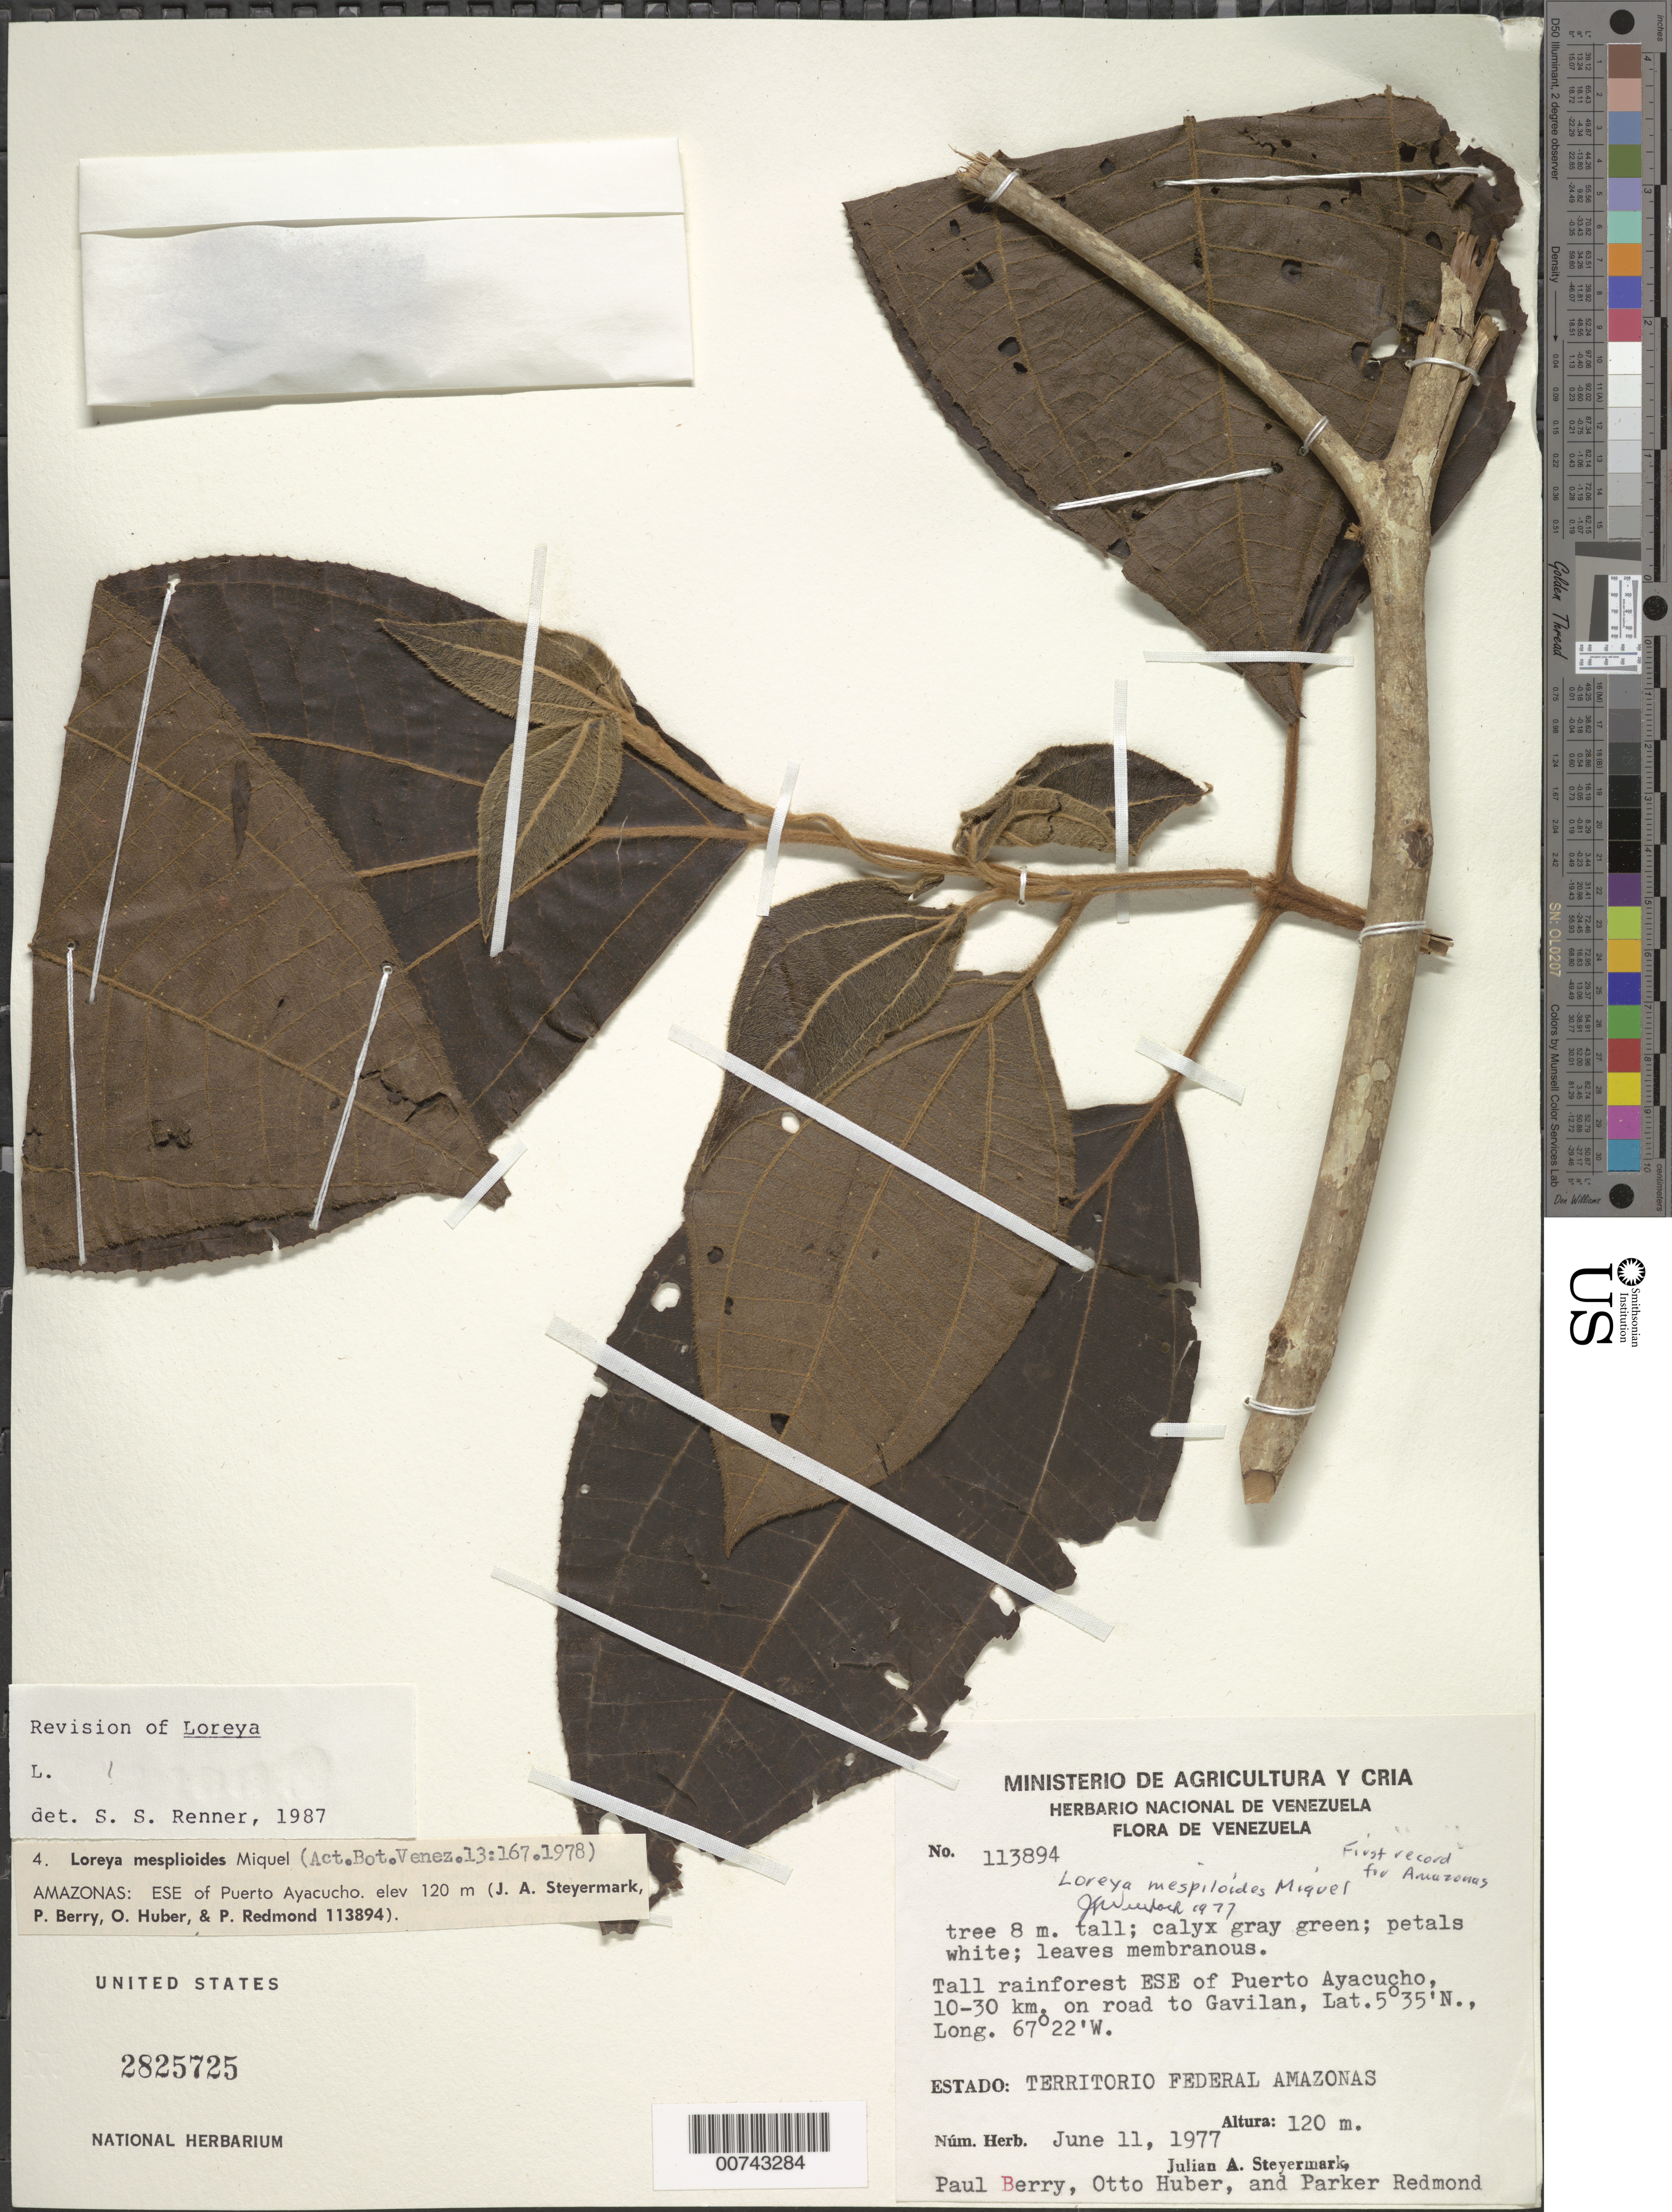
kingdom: Plantae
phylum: Tracheophyta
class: Magnoliopsida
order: Myrtales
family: Melastomataceae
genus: Bellucia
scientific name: Bellucia mespiloides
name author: (Miq.) J.F. Macbr.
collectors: P. E. Berry, O. Huber & P. Redmond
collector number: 113894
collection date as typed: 11-Jun-77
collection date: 1977-06-11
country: Venezuela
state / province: Amazonas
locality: Puerto Ayacucho, ESE of, 10-30 km on road to Gavilán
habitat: Tall rainforest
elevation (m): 120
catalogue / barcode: US 2825725